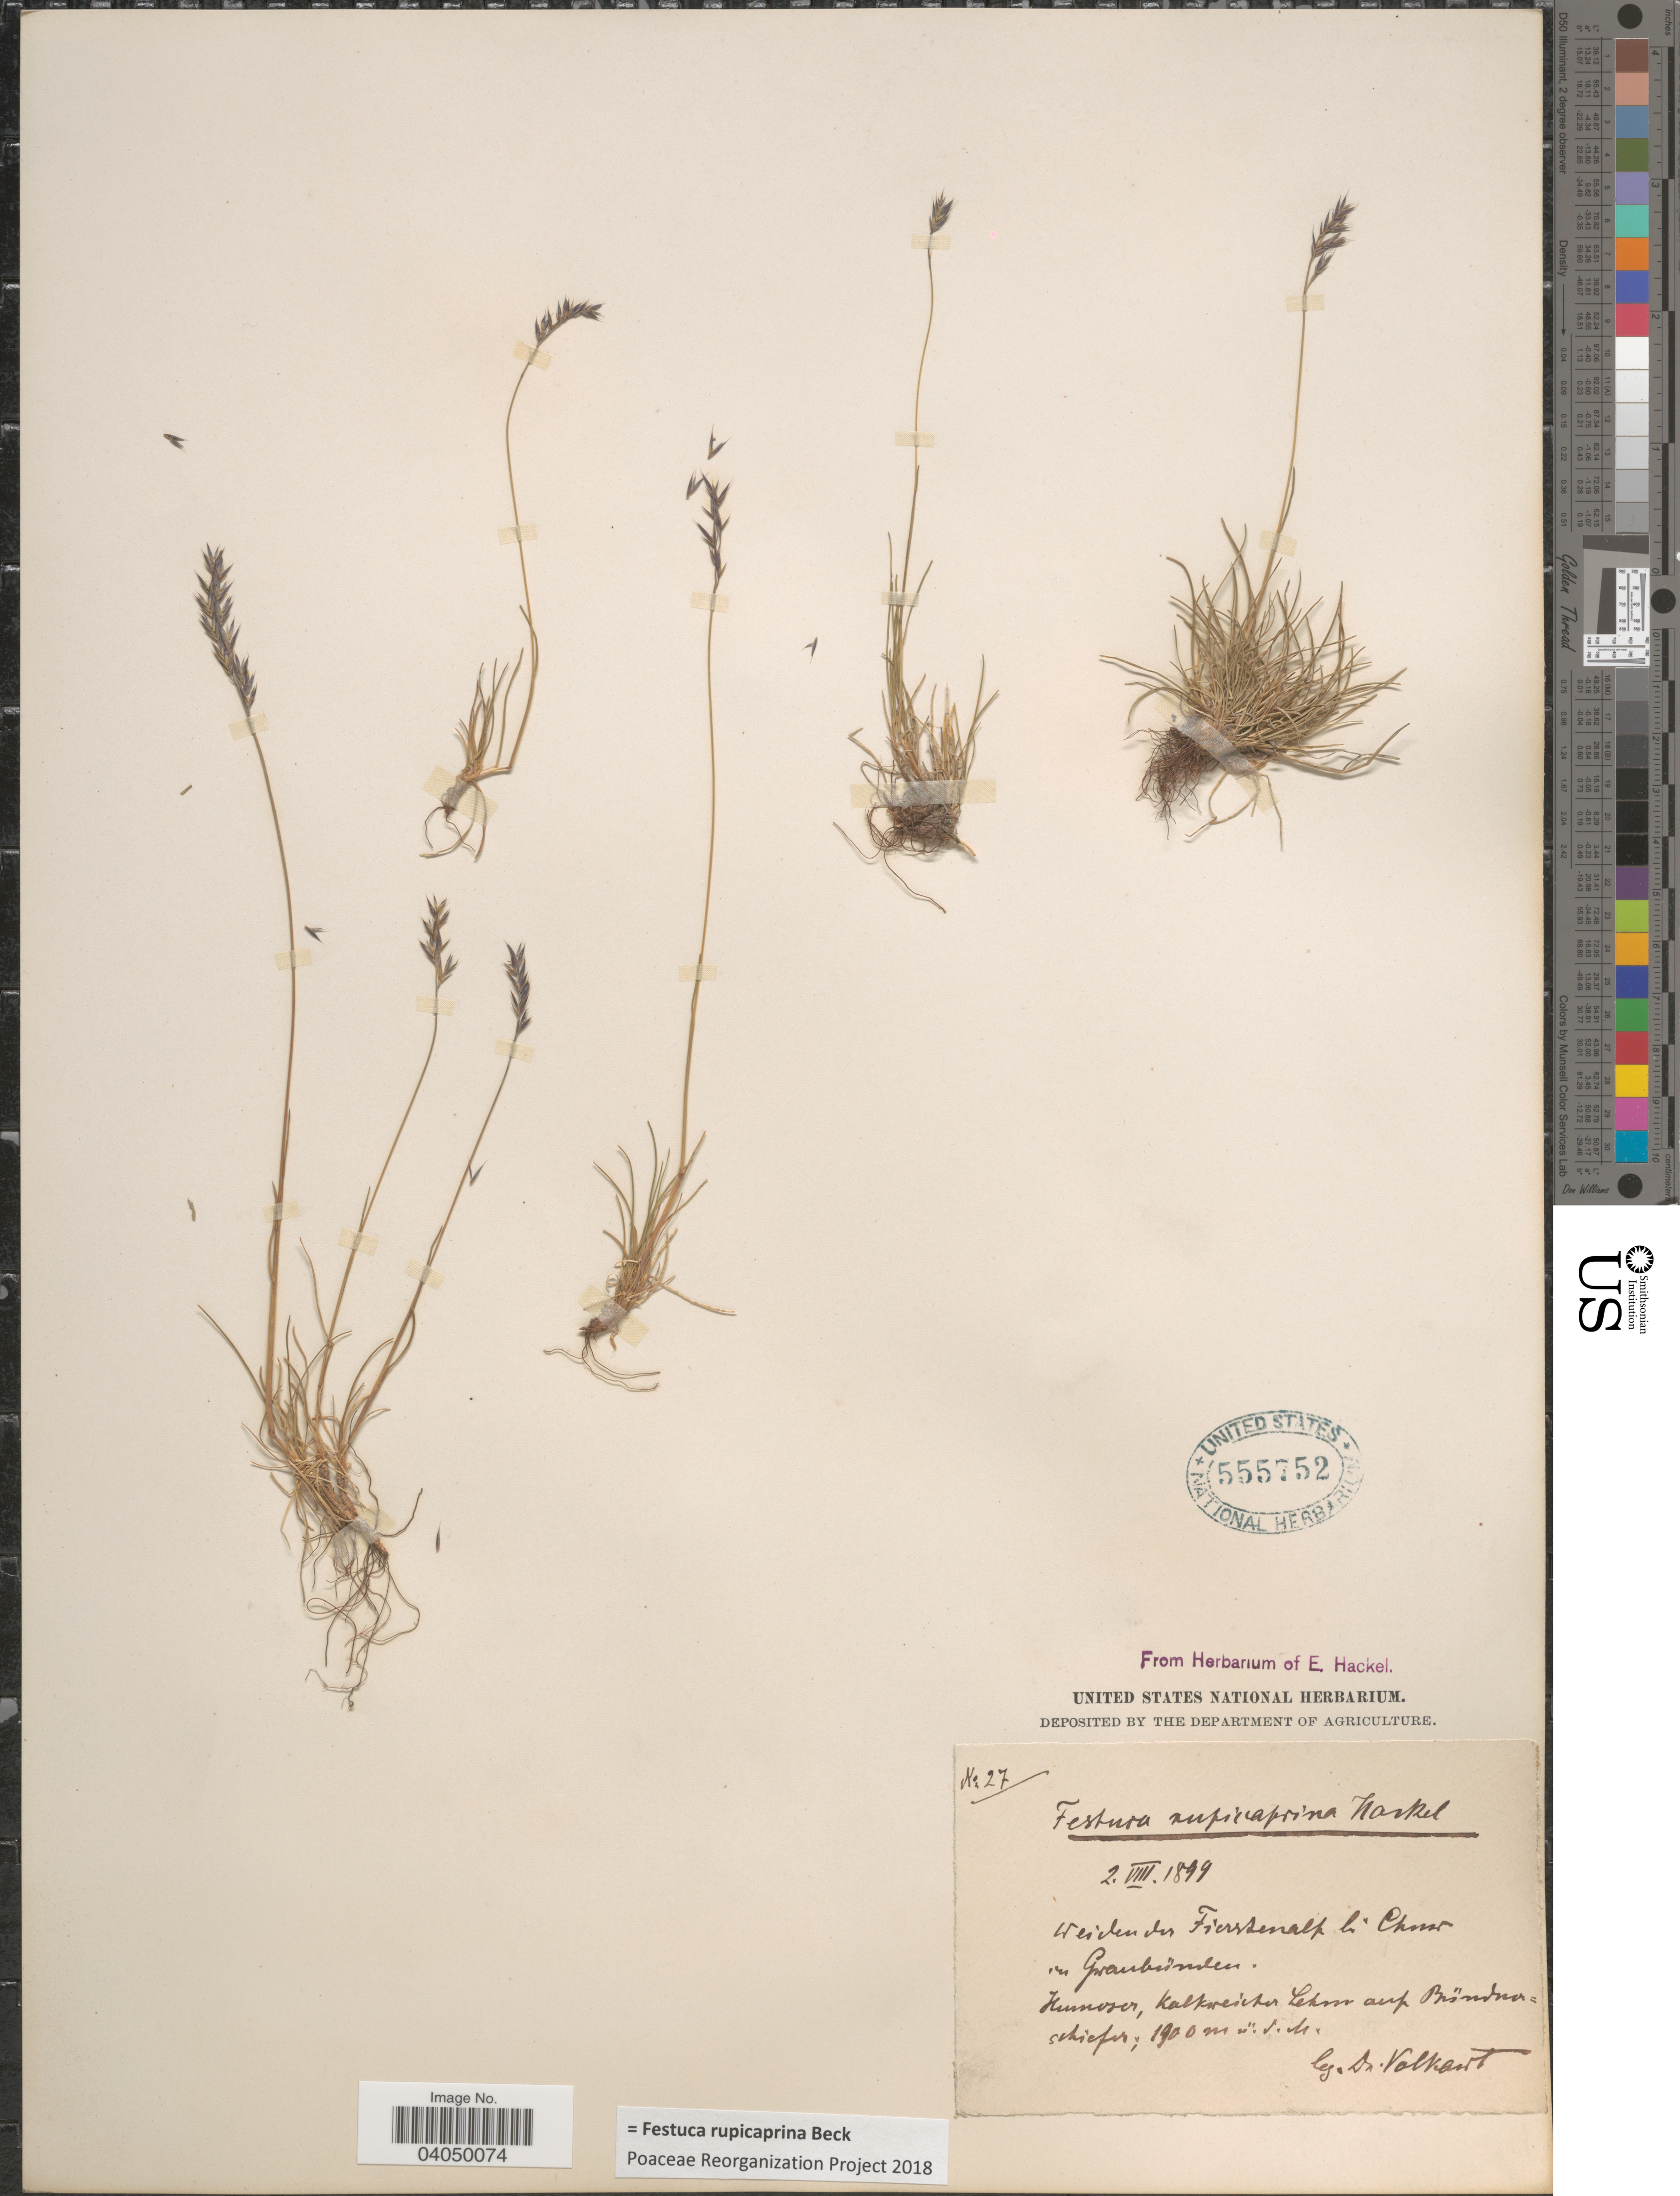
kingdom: Plantae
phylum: Tracheophyta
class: Liliopsida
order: Poales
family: Poaceae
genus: Festuca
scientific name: Festuca rupicaprina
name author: Beck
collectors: Volkart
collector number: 27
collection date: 1899-08-02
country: Switzerland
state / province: Graubunden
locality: Weiden der Fürstenalp bei Chur in Graubünden. Humoser, Kalk Weicher Lehm auf Bündnerschiefer.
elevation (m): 1900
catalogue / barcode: US 555752